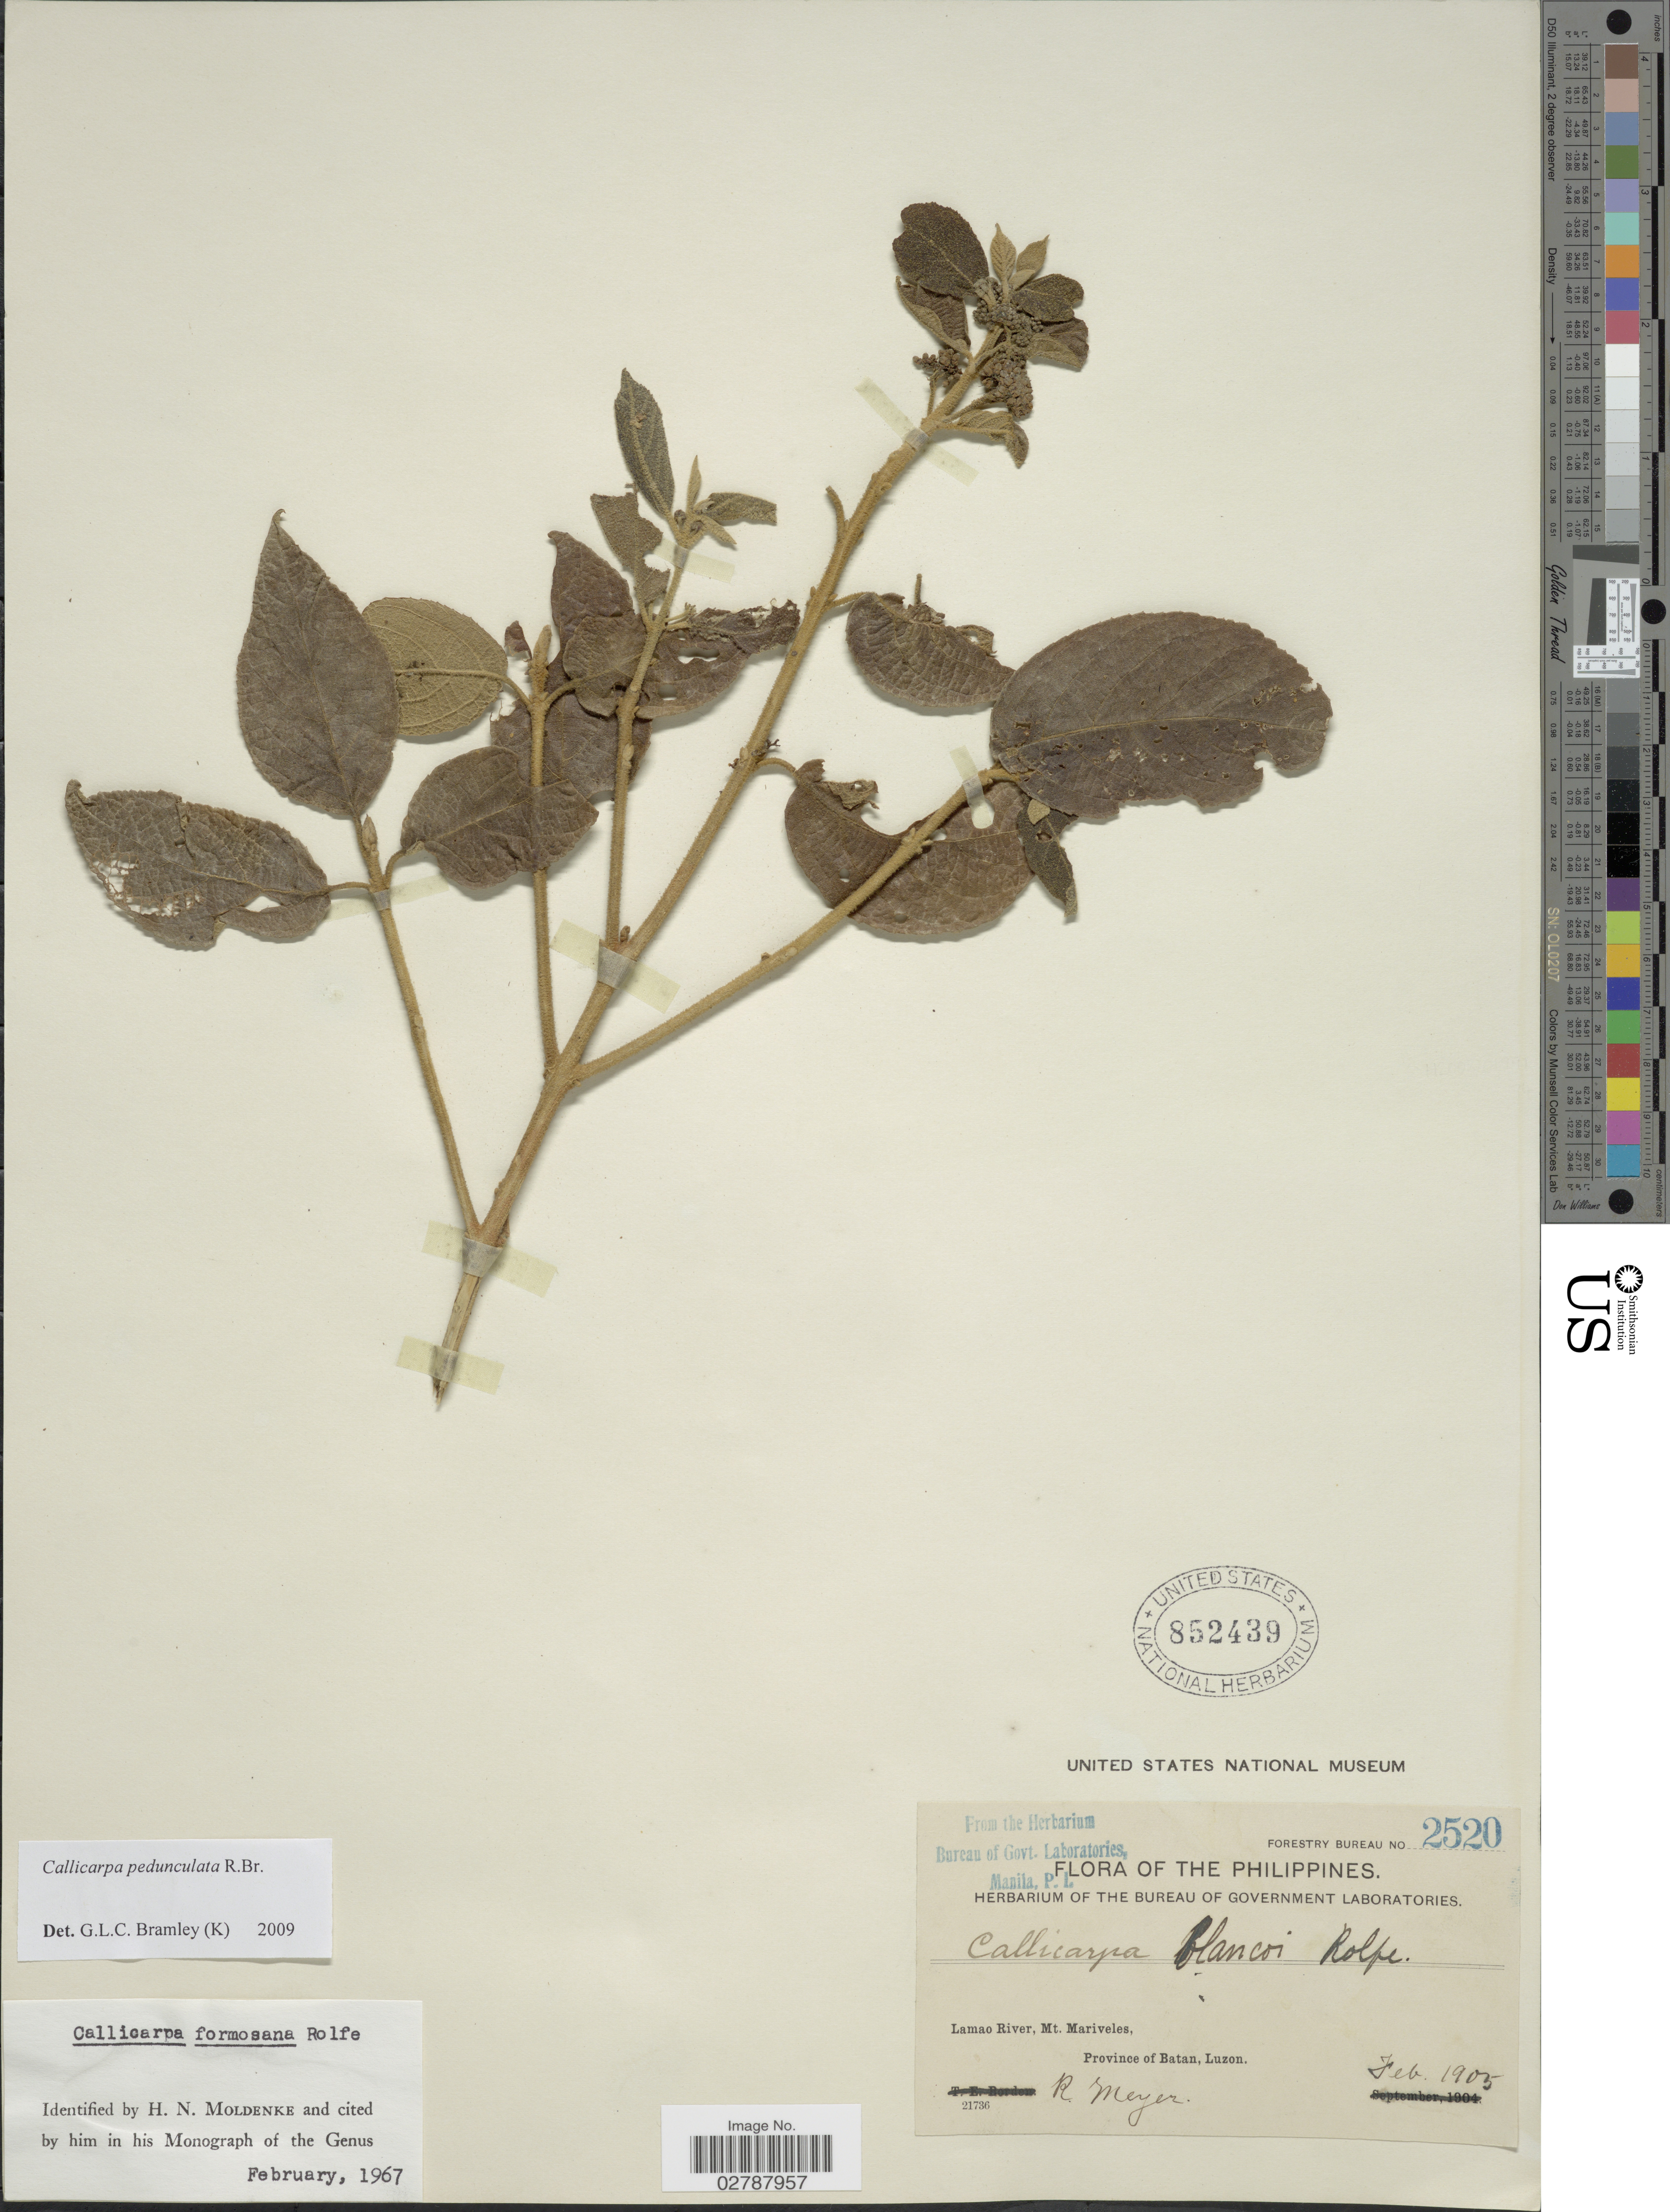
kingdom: Plantae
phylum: Tracheophyta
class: Magnoliopsida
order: Lamiales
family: Lamiaceae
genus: Callicarpa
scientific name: Callicarpa pedunculata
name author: R. Br.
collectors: R. Meyer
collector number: Forestry Bureau2520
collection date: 1905-02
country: Philippines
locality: Lamao River, Mt. Mariveles, Province of Batan, Luzon.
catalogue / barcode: US 852439